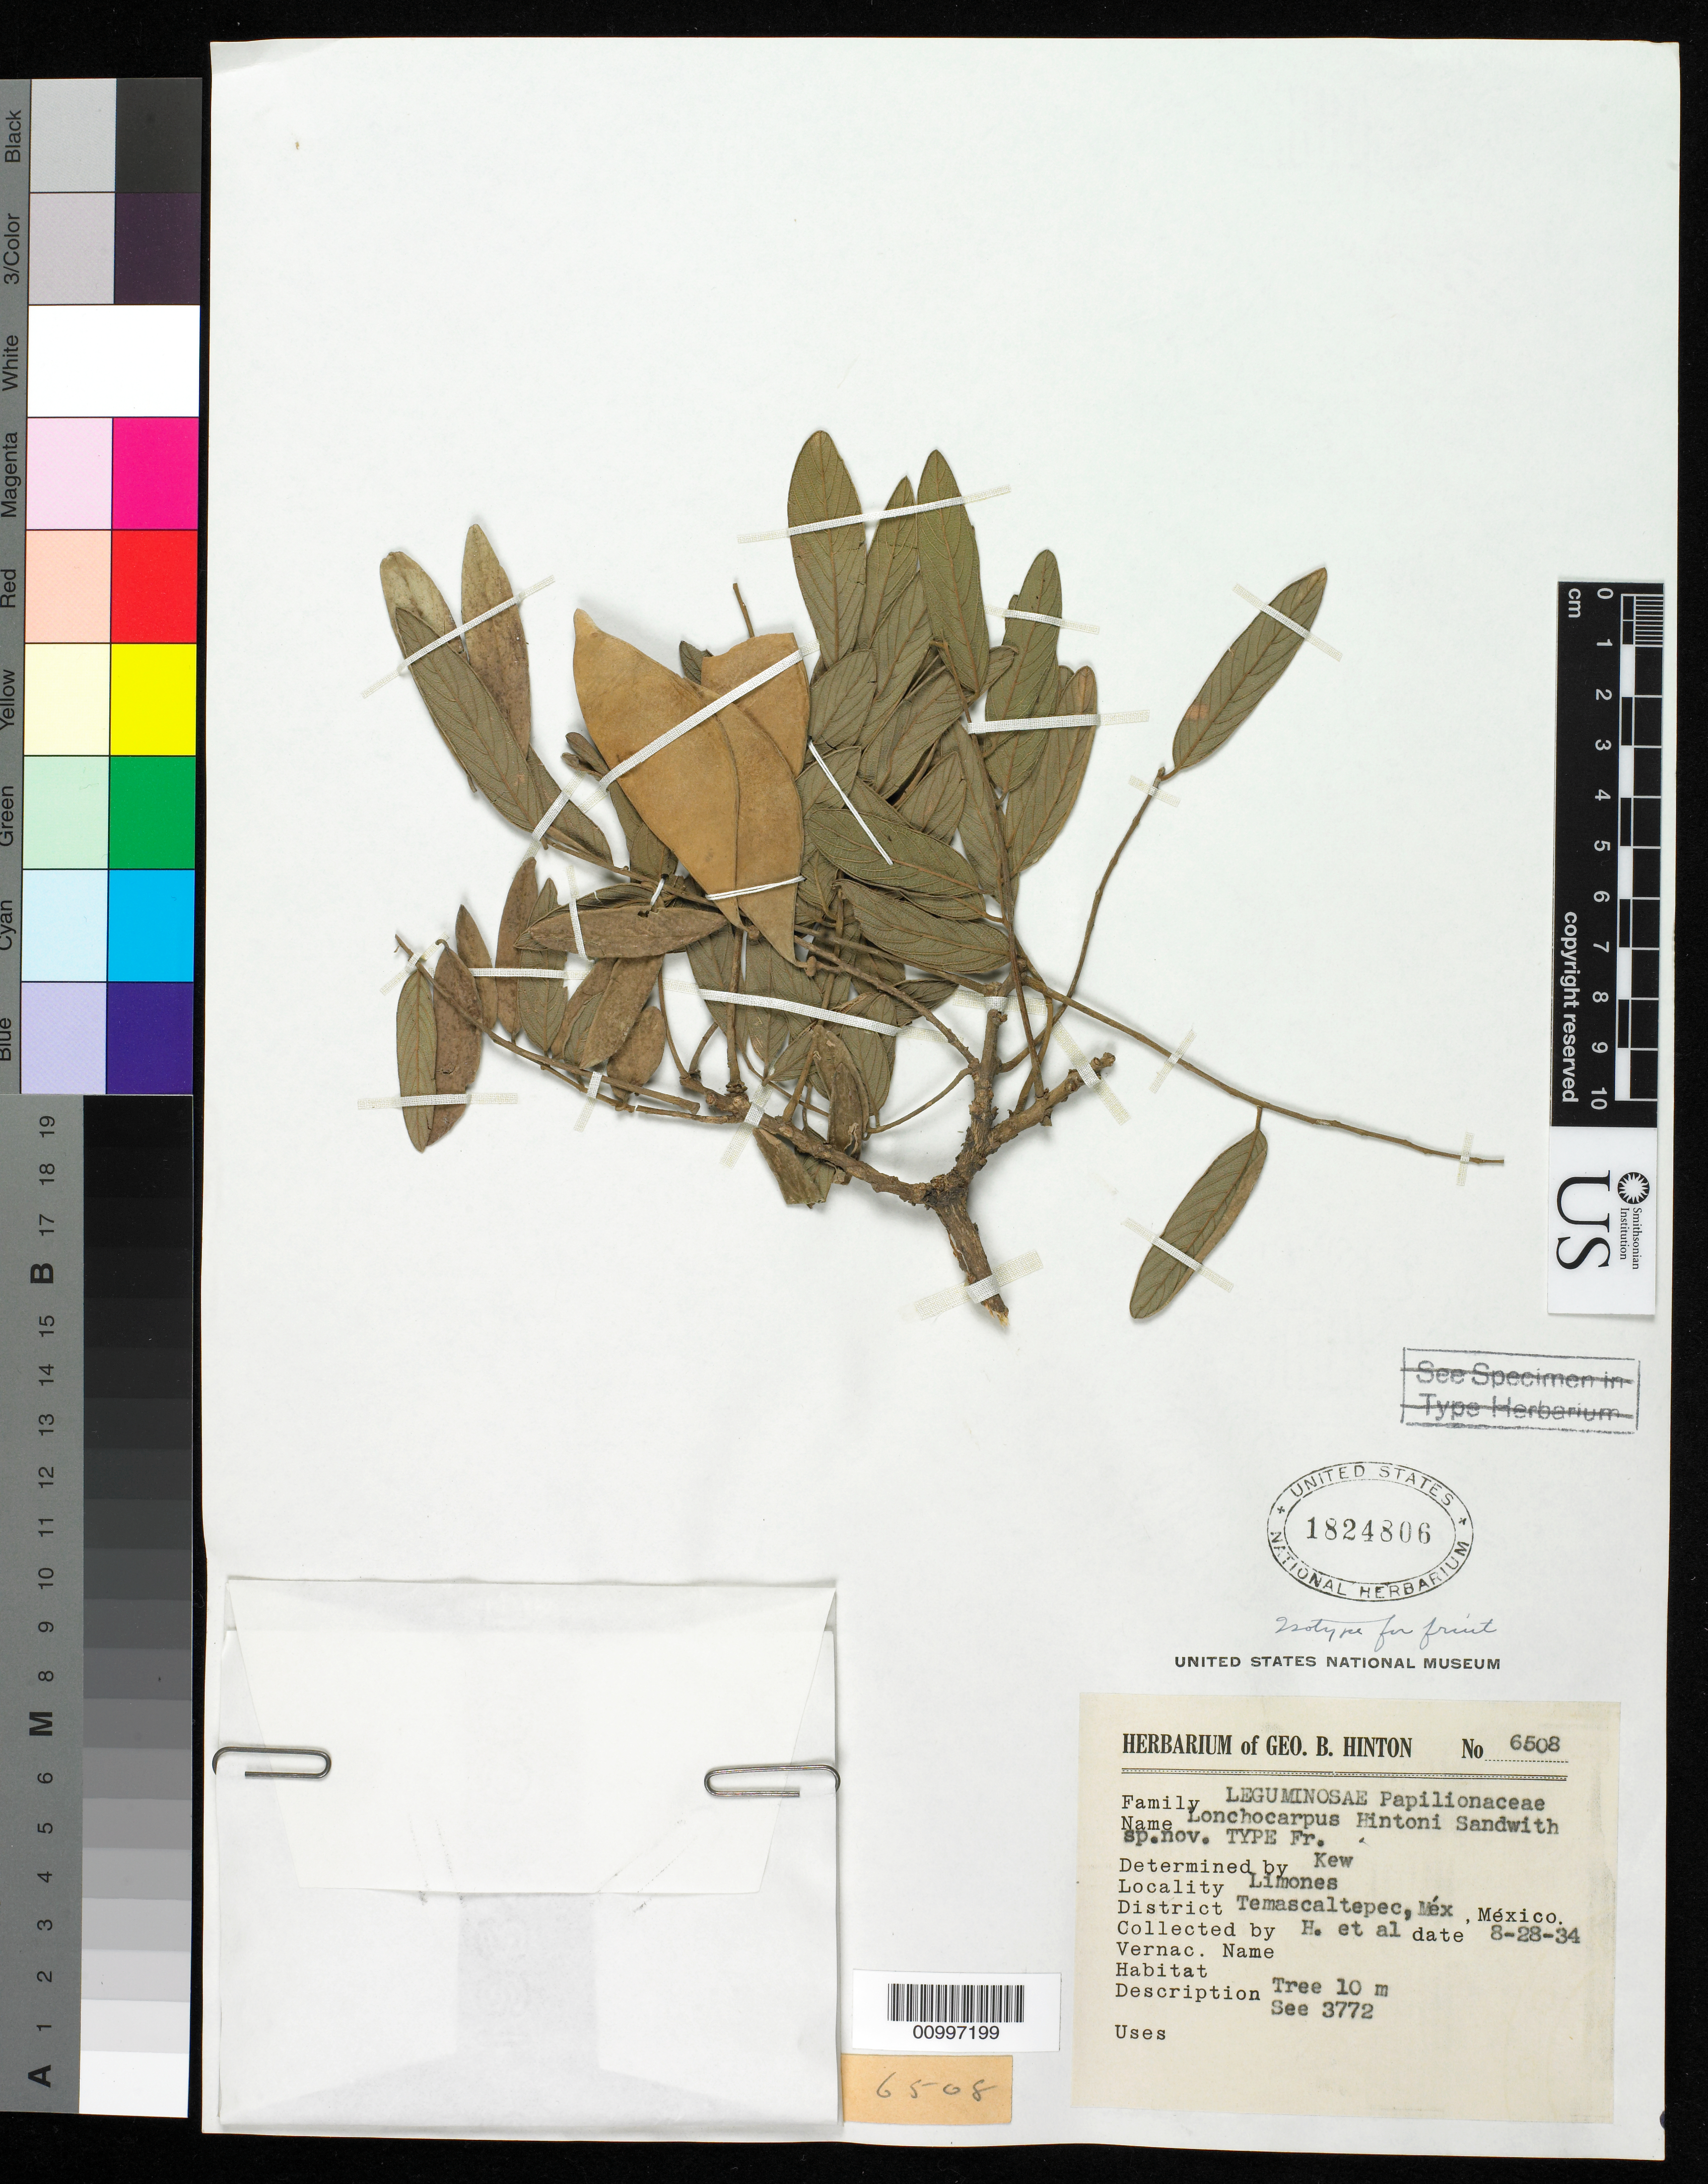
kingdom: Plantae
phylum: Tracheophyta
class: Magnoliopsida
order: Fabales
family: Fabaceae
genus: Lonchocarpus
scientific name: Lonchocarpus hintonii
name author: Sandwith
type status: Isosyntype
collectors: G. B. Hinton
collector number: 6508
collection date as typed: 28 Aug 1934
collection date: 1934-08-28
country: Mexico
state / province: México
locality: Temascaltepec.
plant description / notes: Cited as "typus fructus".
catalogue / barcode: US 1824806